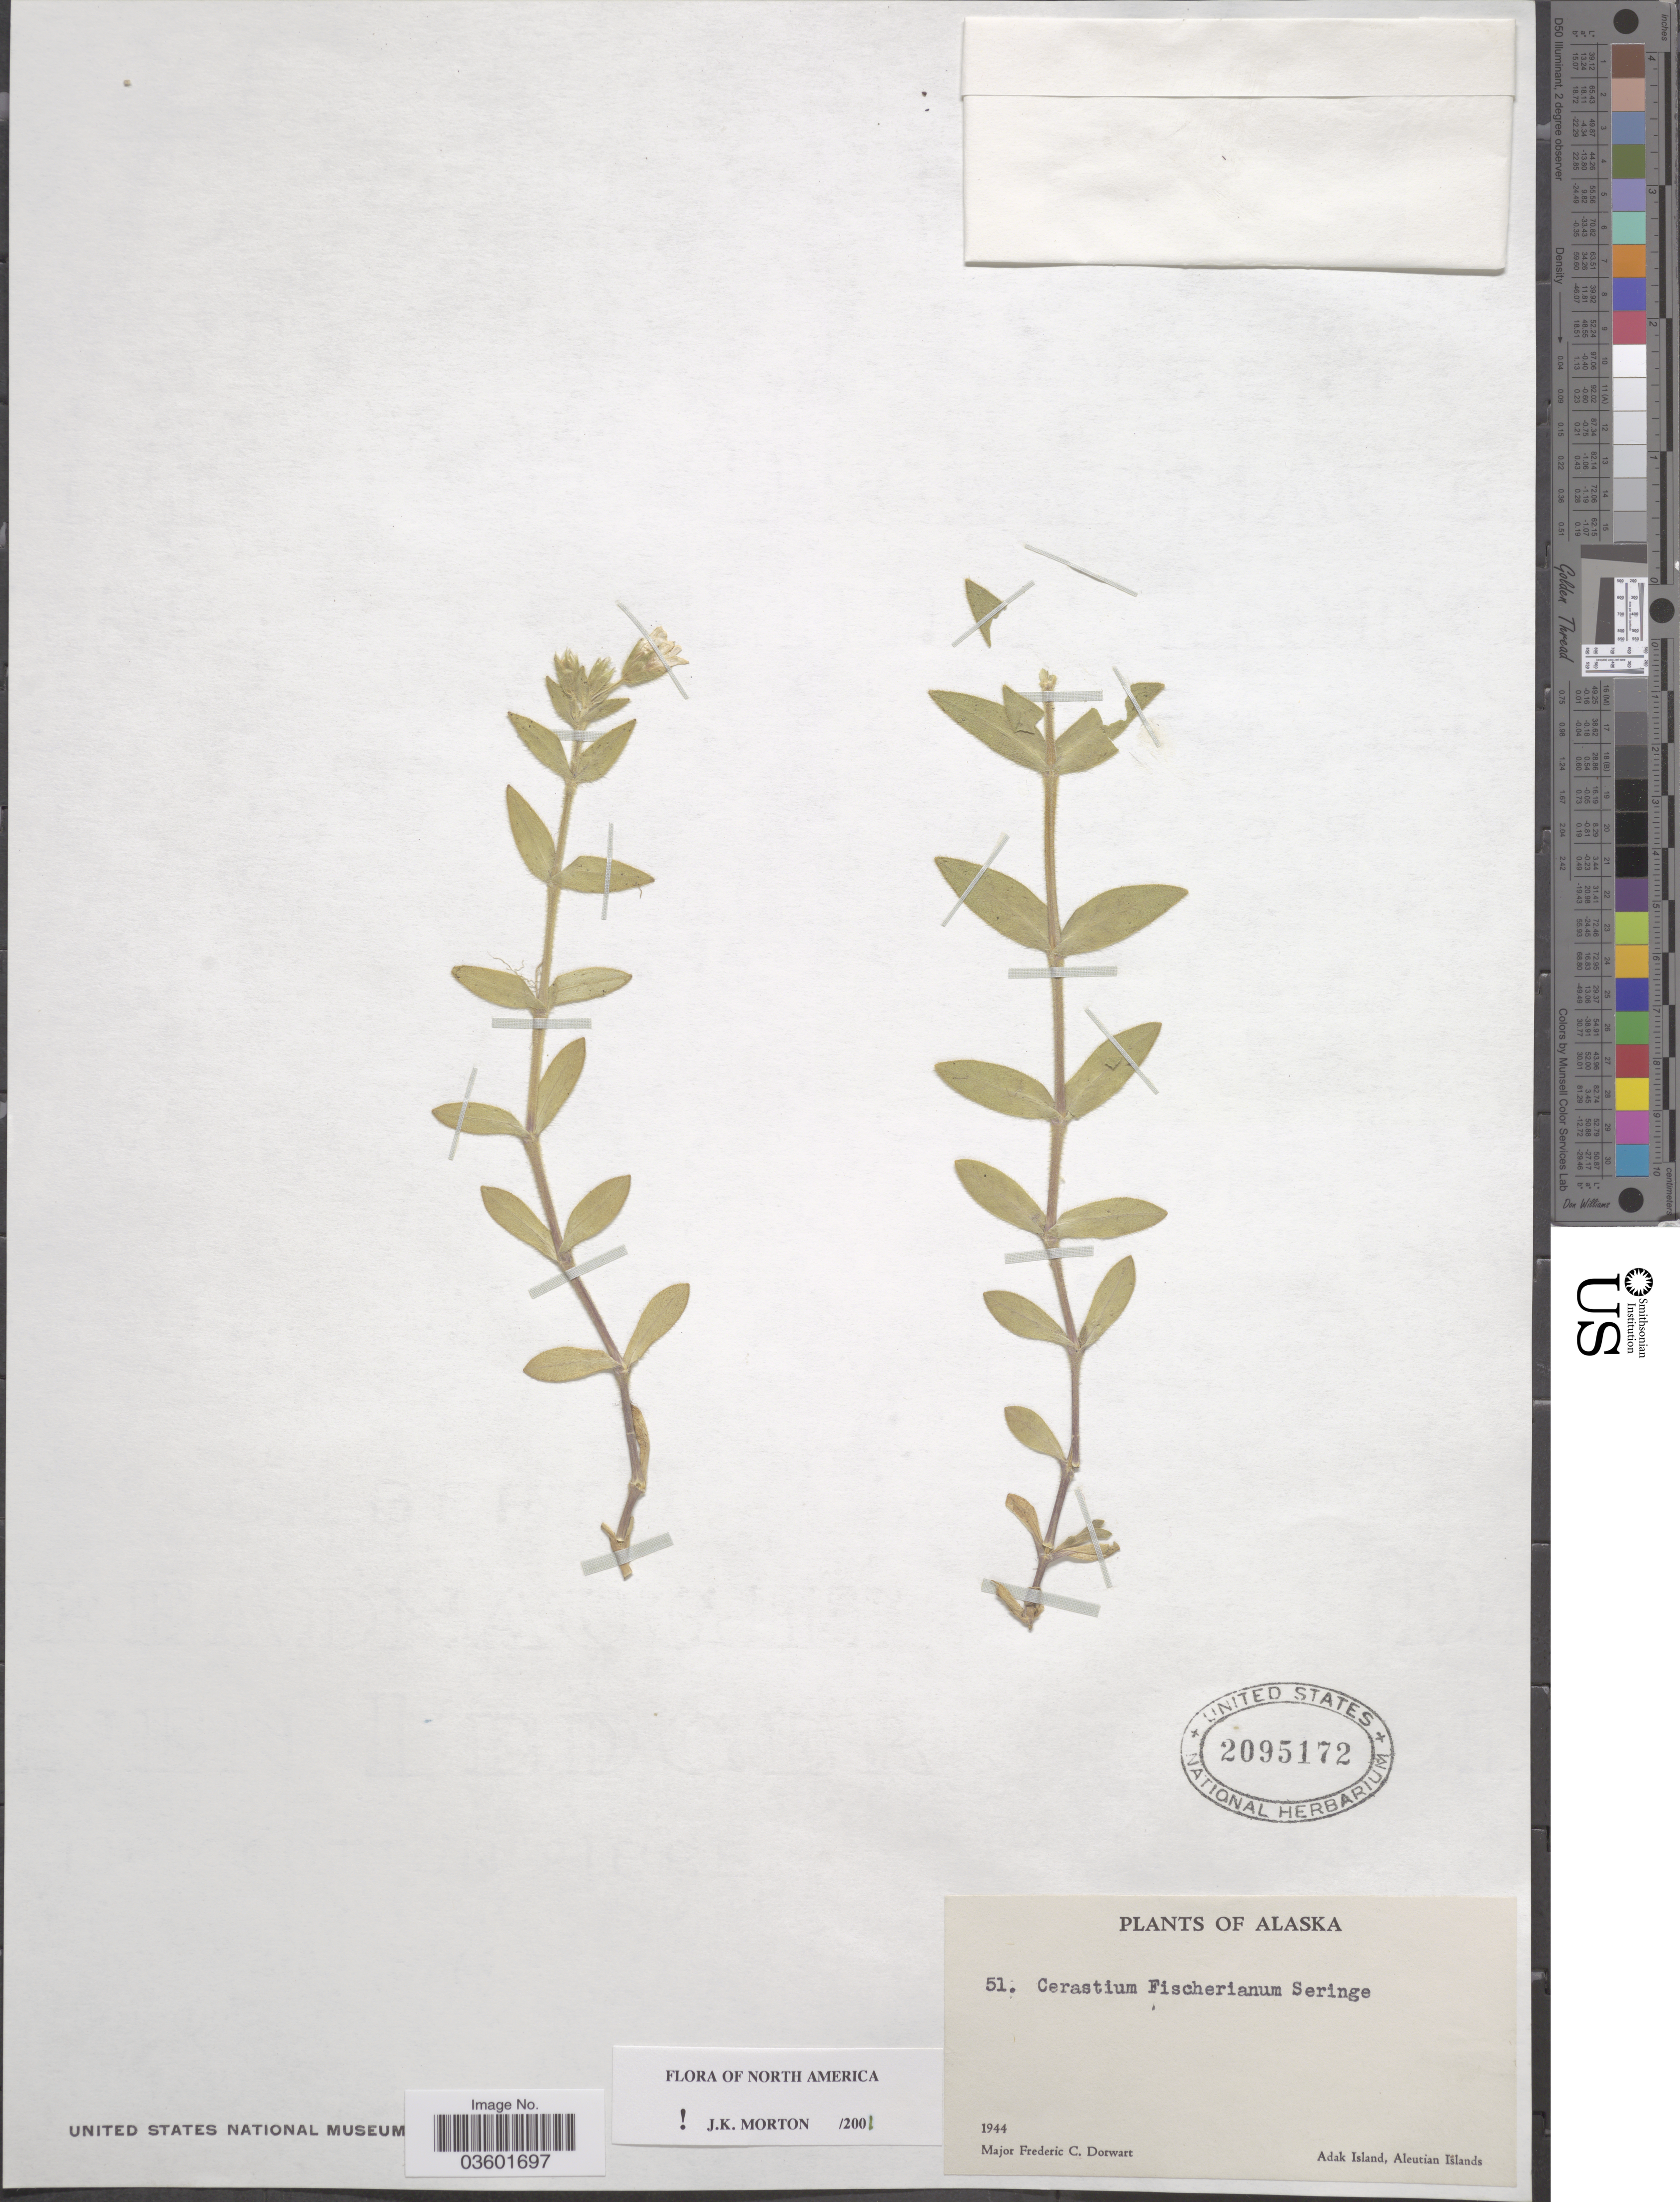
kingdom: Plantae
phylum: Tracheophyta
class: Magnoliopsida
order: Caryophyllales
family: Caryophyllaceae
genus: Cerastium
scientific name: Cerastium fischerianum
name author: Ser.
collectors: F. Dorwart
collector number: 51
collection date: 1944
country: United States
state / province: Alaska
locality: Adak Island, Aleutian Islands.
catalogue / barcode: US 2095172